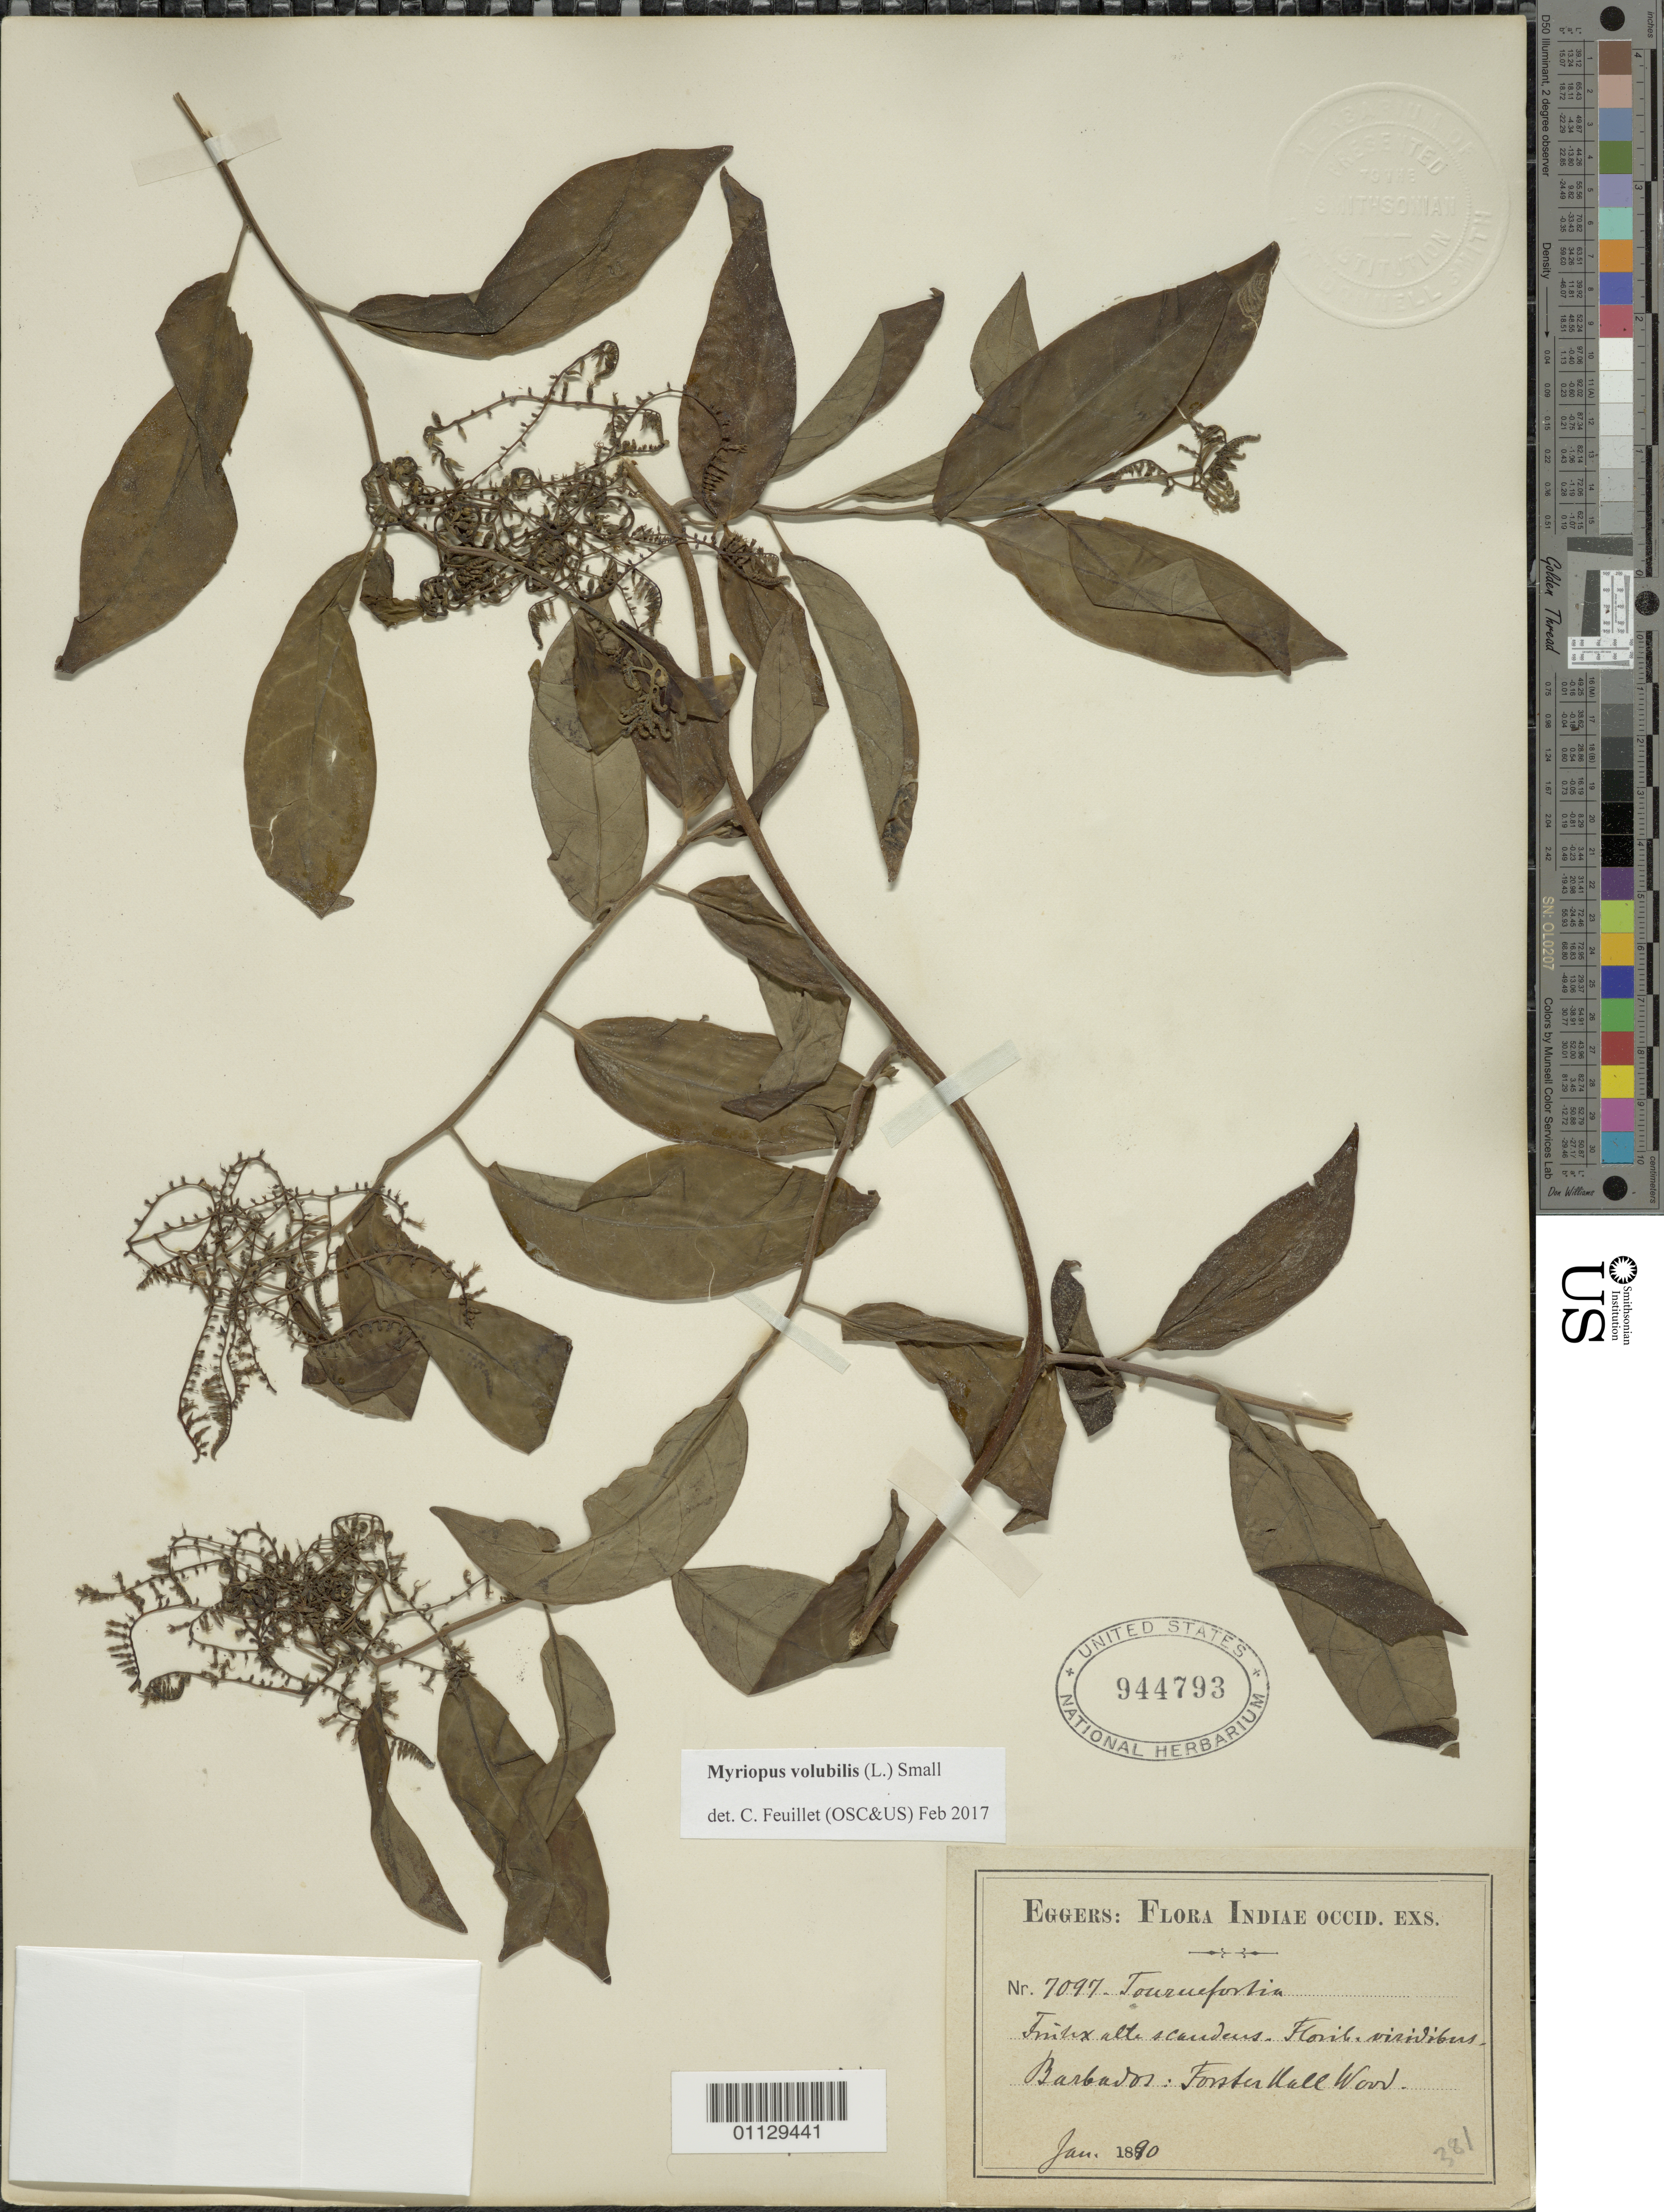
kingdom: Plantae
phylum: Tracheophyta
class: Magnoliopsida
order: Boraginales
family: Heliotropiaceae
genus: Myriopus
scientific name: Myriopus volubilis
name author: (L.) Small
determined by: Feuillet, C.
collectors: H. F. A. von Eggers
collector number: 7097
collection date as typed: Jan 1890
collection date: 1890-01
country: Barbados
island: Barbados I.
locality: Foster Hall Wood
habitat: Florib. visidibus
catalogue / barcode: US 944793